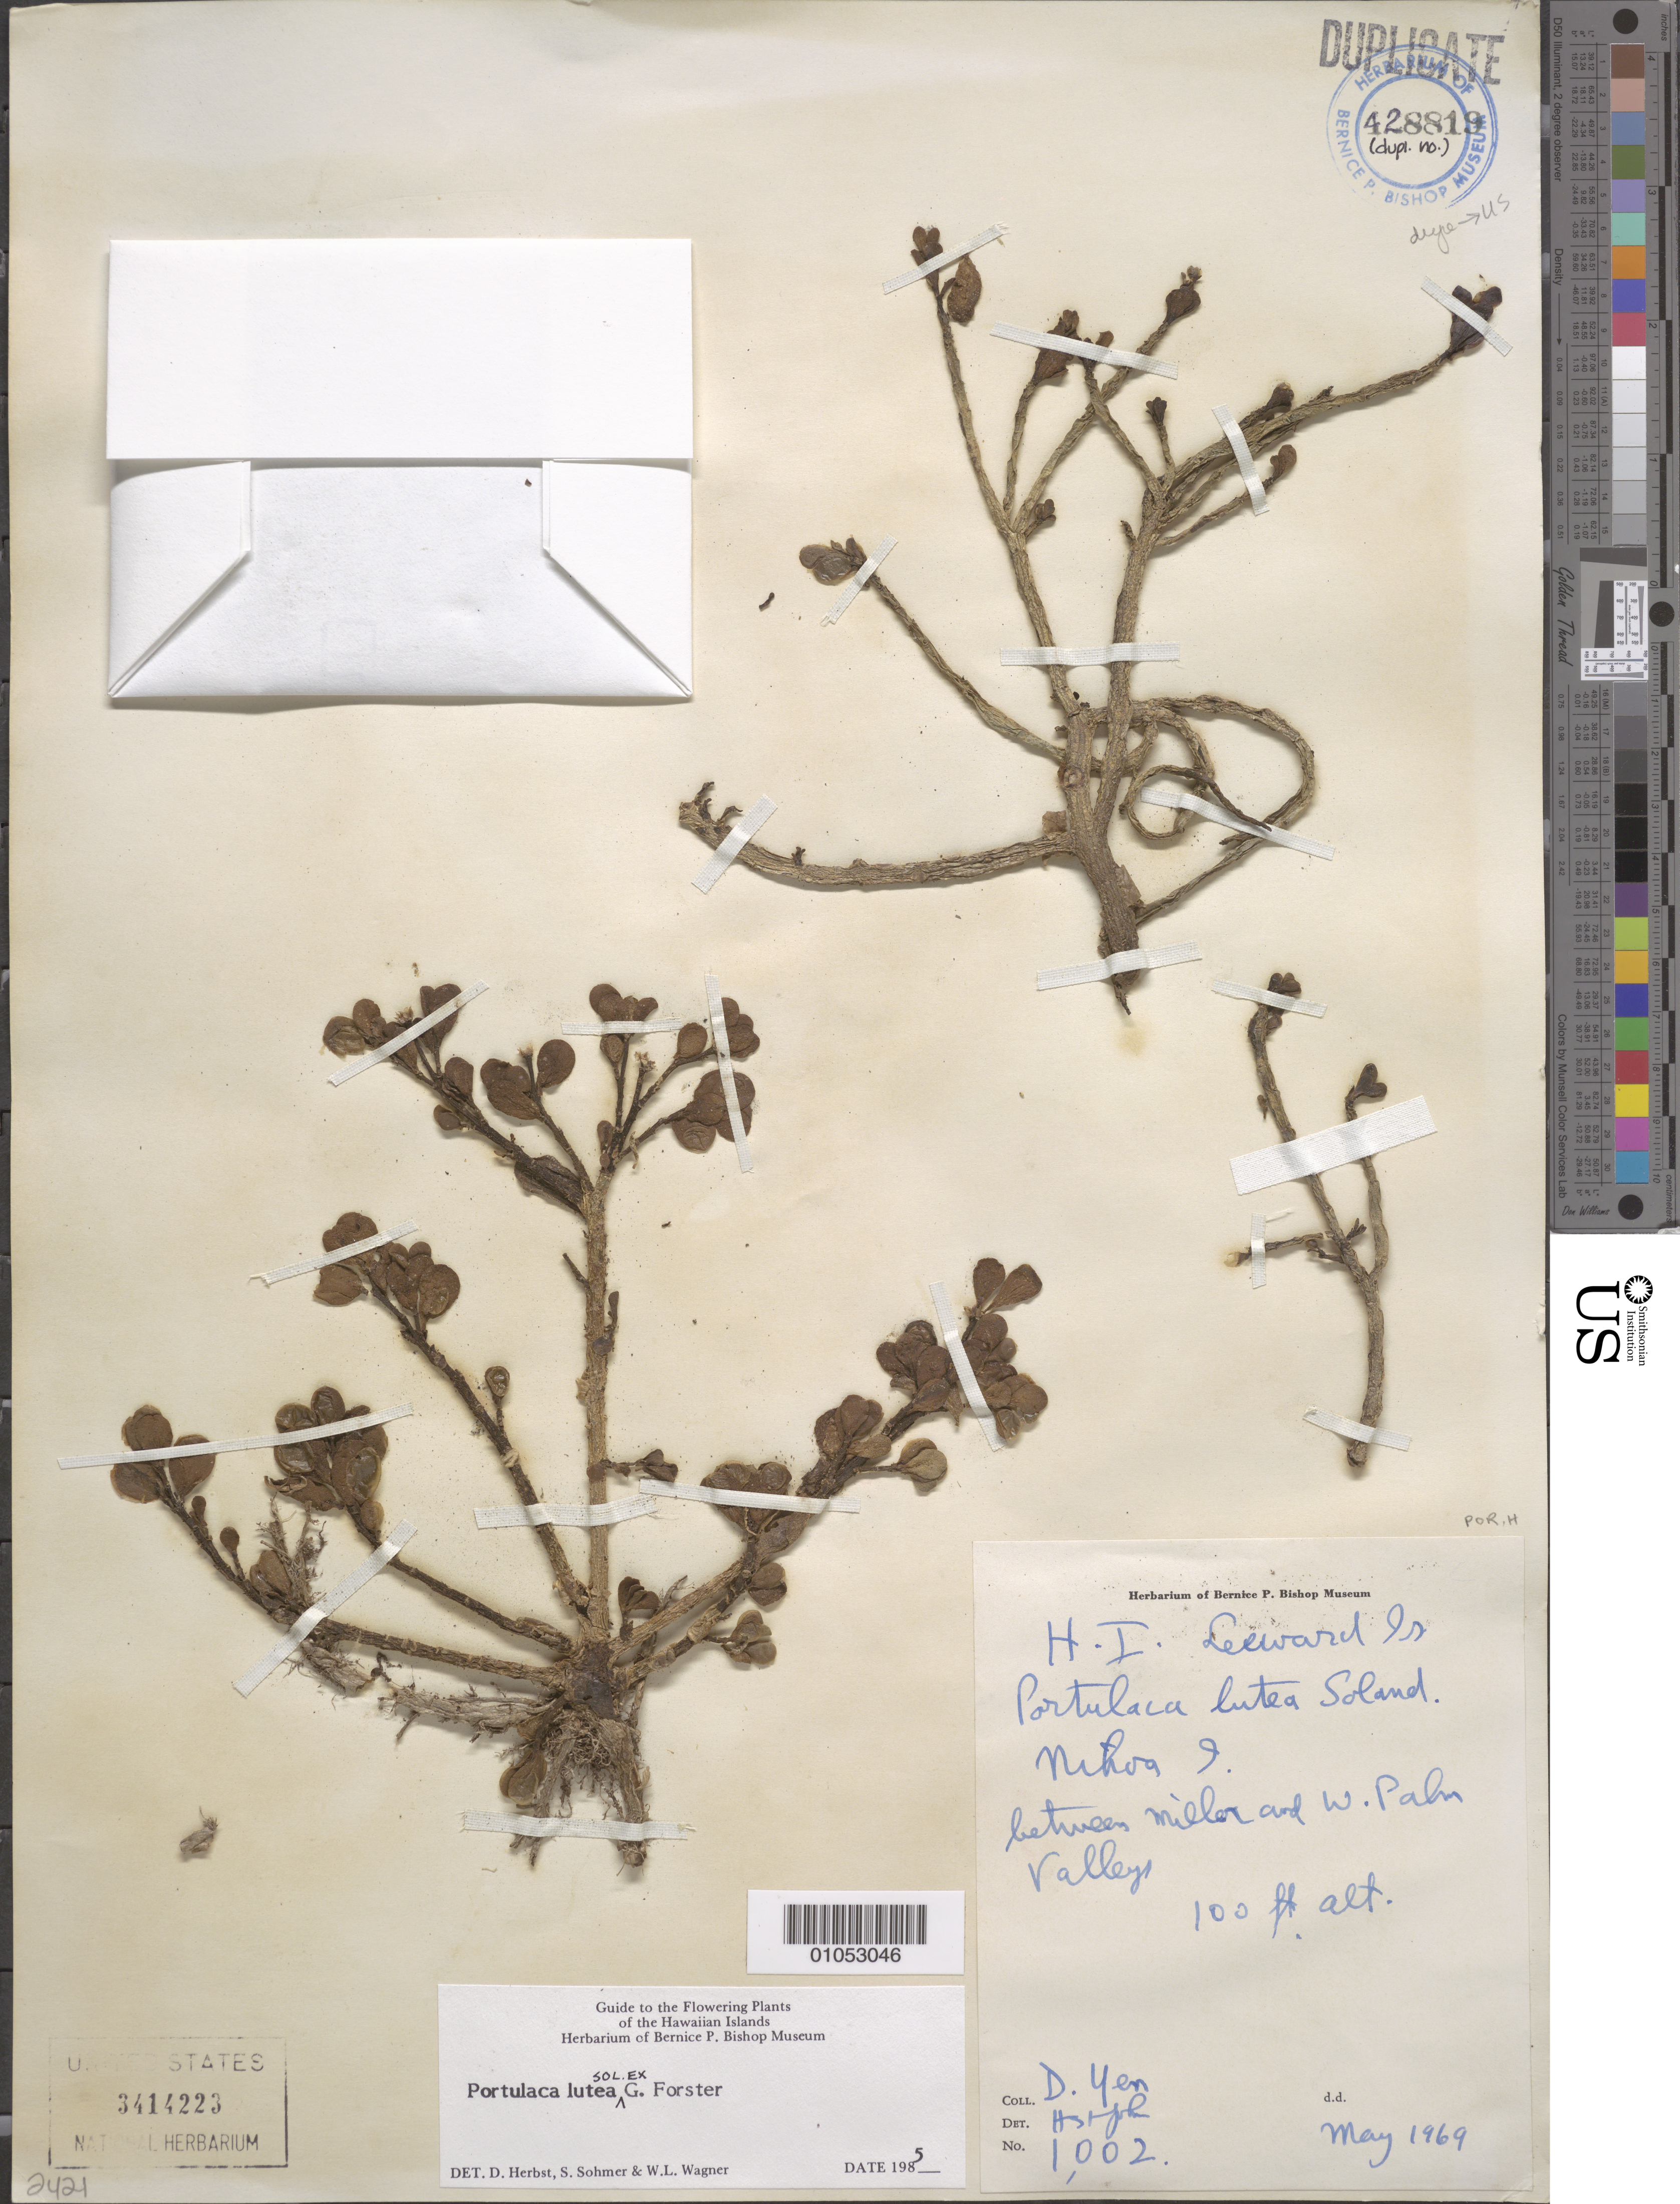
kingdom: Plantae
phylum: Tracheophyta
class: Magnoliopsida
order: Caryophyllales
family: Portulacaceae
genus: Portulaca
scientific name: Portulaca lutea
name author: Sol. ex G. Forst.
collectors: D. Yen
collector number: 1002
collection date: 1969-05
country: United States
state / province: Hawaii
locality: H.I. Leeward Is. Portulaca lutea Soland. Nikoa I. between Miller and W. Palm Valleys.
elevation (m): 30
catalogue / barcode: US 3414223